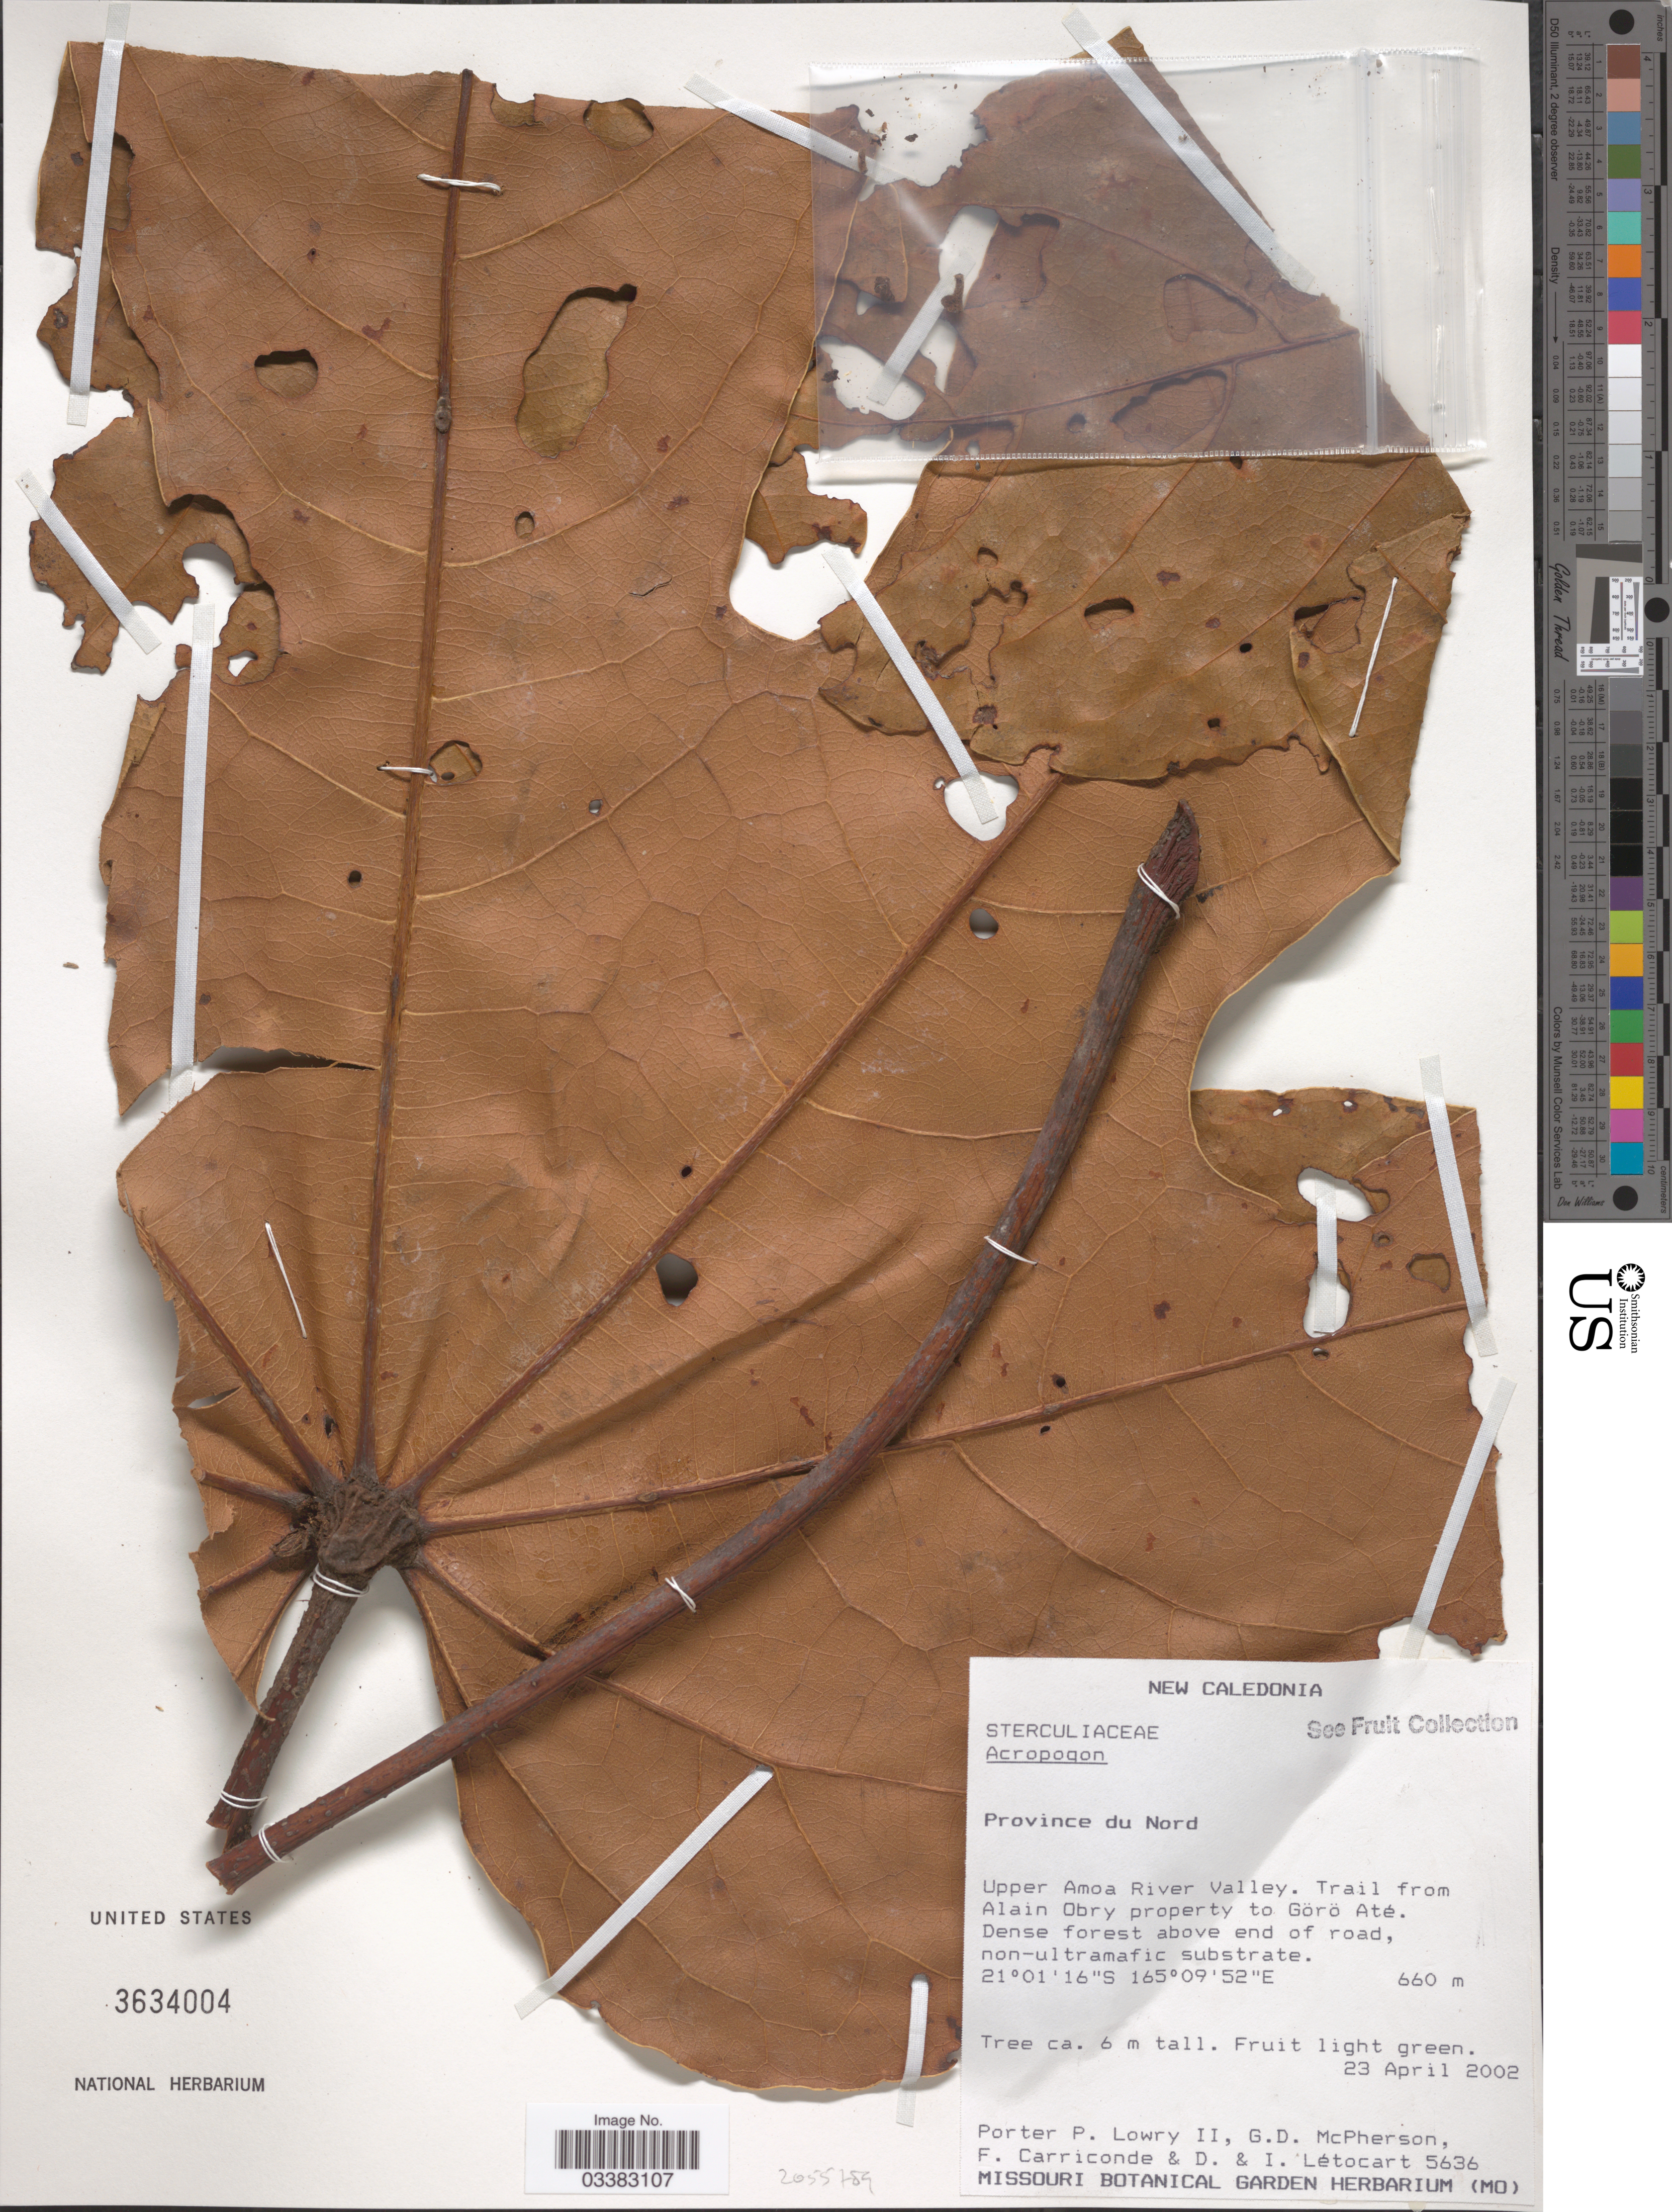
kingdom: Plantae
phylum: Tracheophyta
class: Magnoliopsida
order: Malvales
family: Malvaceae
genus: Acropogon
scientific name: Acropogon sp.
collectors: P. P. Lowry, G. D. McPherson, F. Carriconde, D. Letocart & I. Letocart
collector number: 5636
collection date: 2002-04-23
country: New Caledonia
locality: Province du Nord, Upper Amoa River Valley. Trail from Alain Obry property to Görö Até.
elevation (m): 660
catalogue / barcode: US 3634004